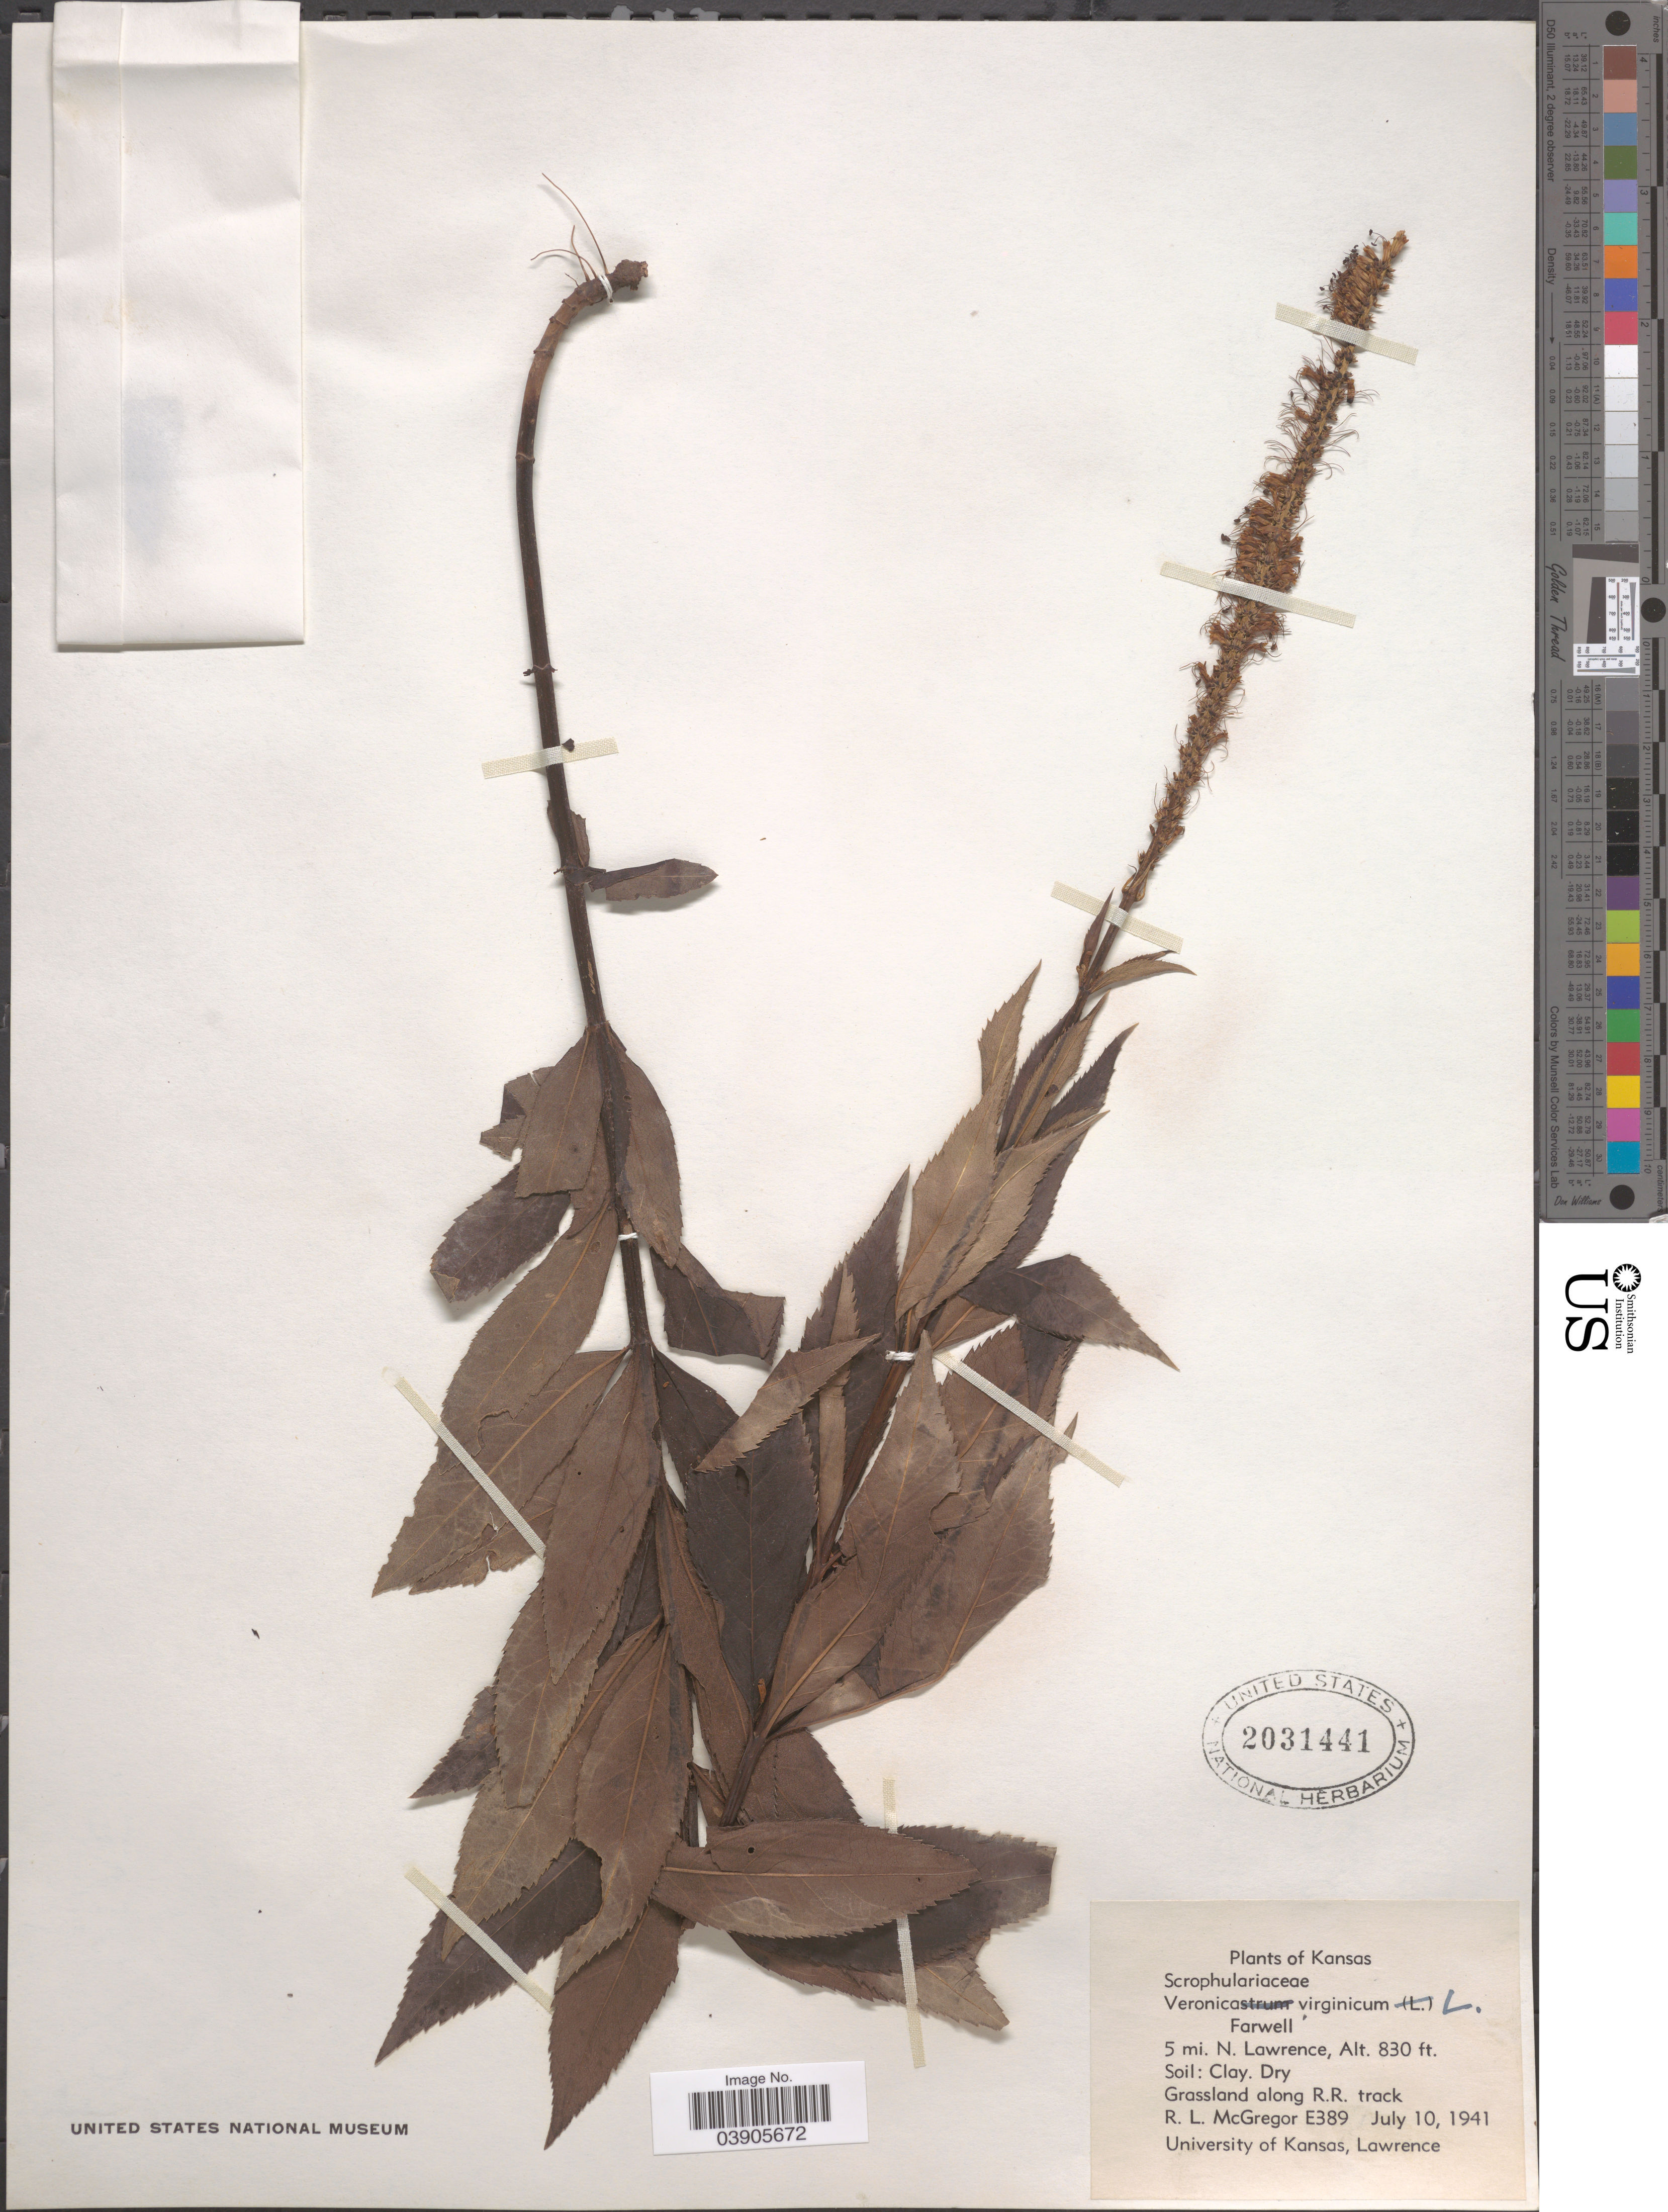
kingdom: Plantae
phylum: Tracheophyta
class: Magnoliopsida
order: Lamiales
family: Plantaginaceae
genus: Veronicastrum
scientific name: Veronicastrum virginicum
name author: (L.) Farw.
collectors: R. McGregor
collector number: E389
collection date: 1941-07-10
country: United States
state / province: Kansas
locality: Farwell. 5 mi. N. Lawrence. Grassland along R. R. track.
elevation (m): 253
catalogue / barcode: US 2031441